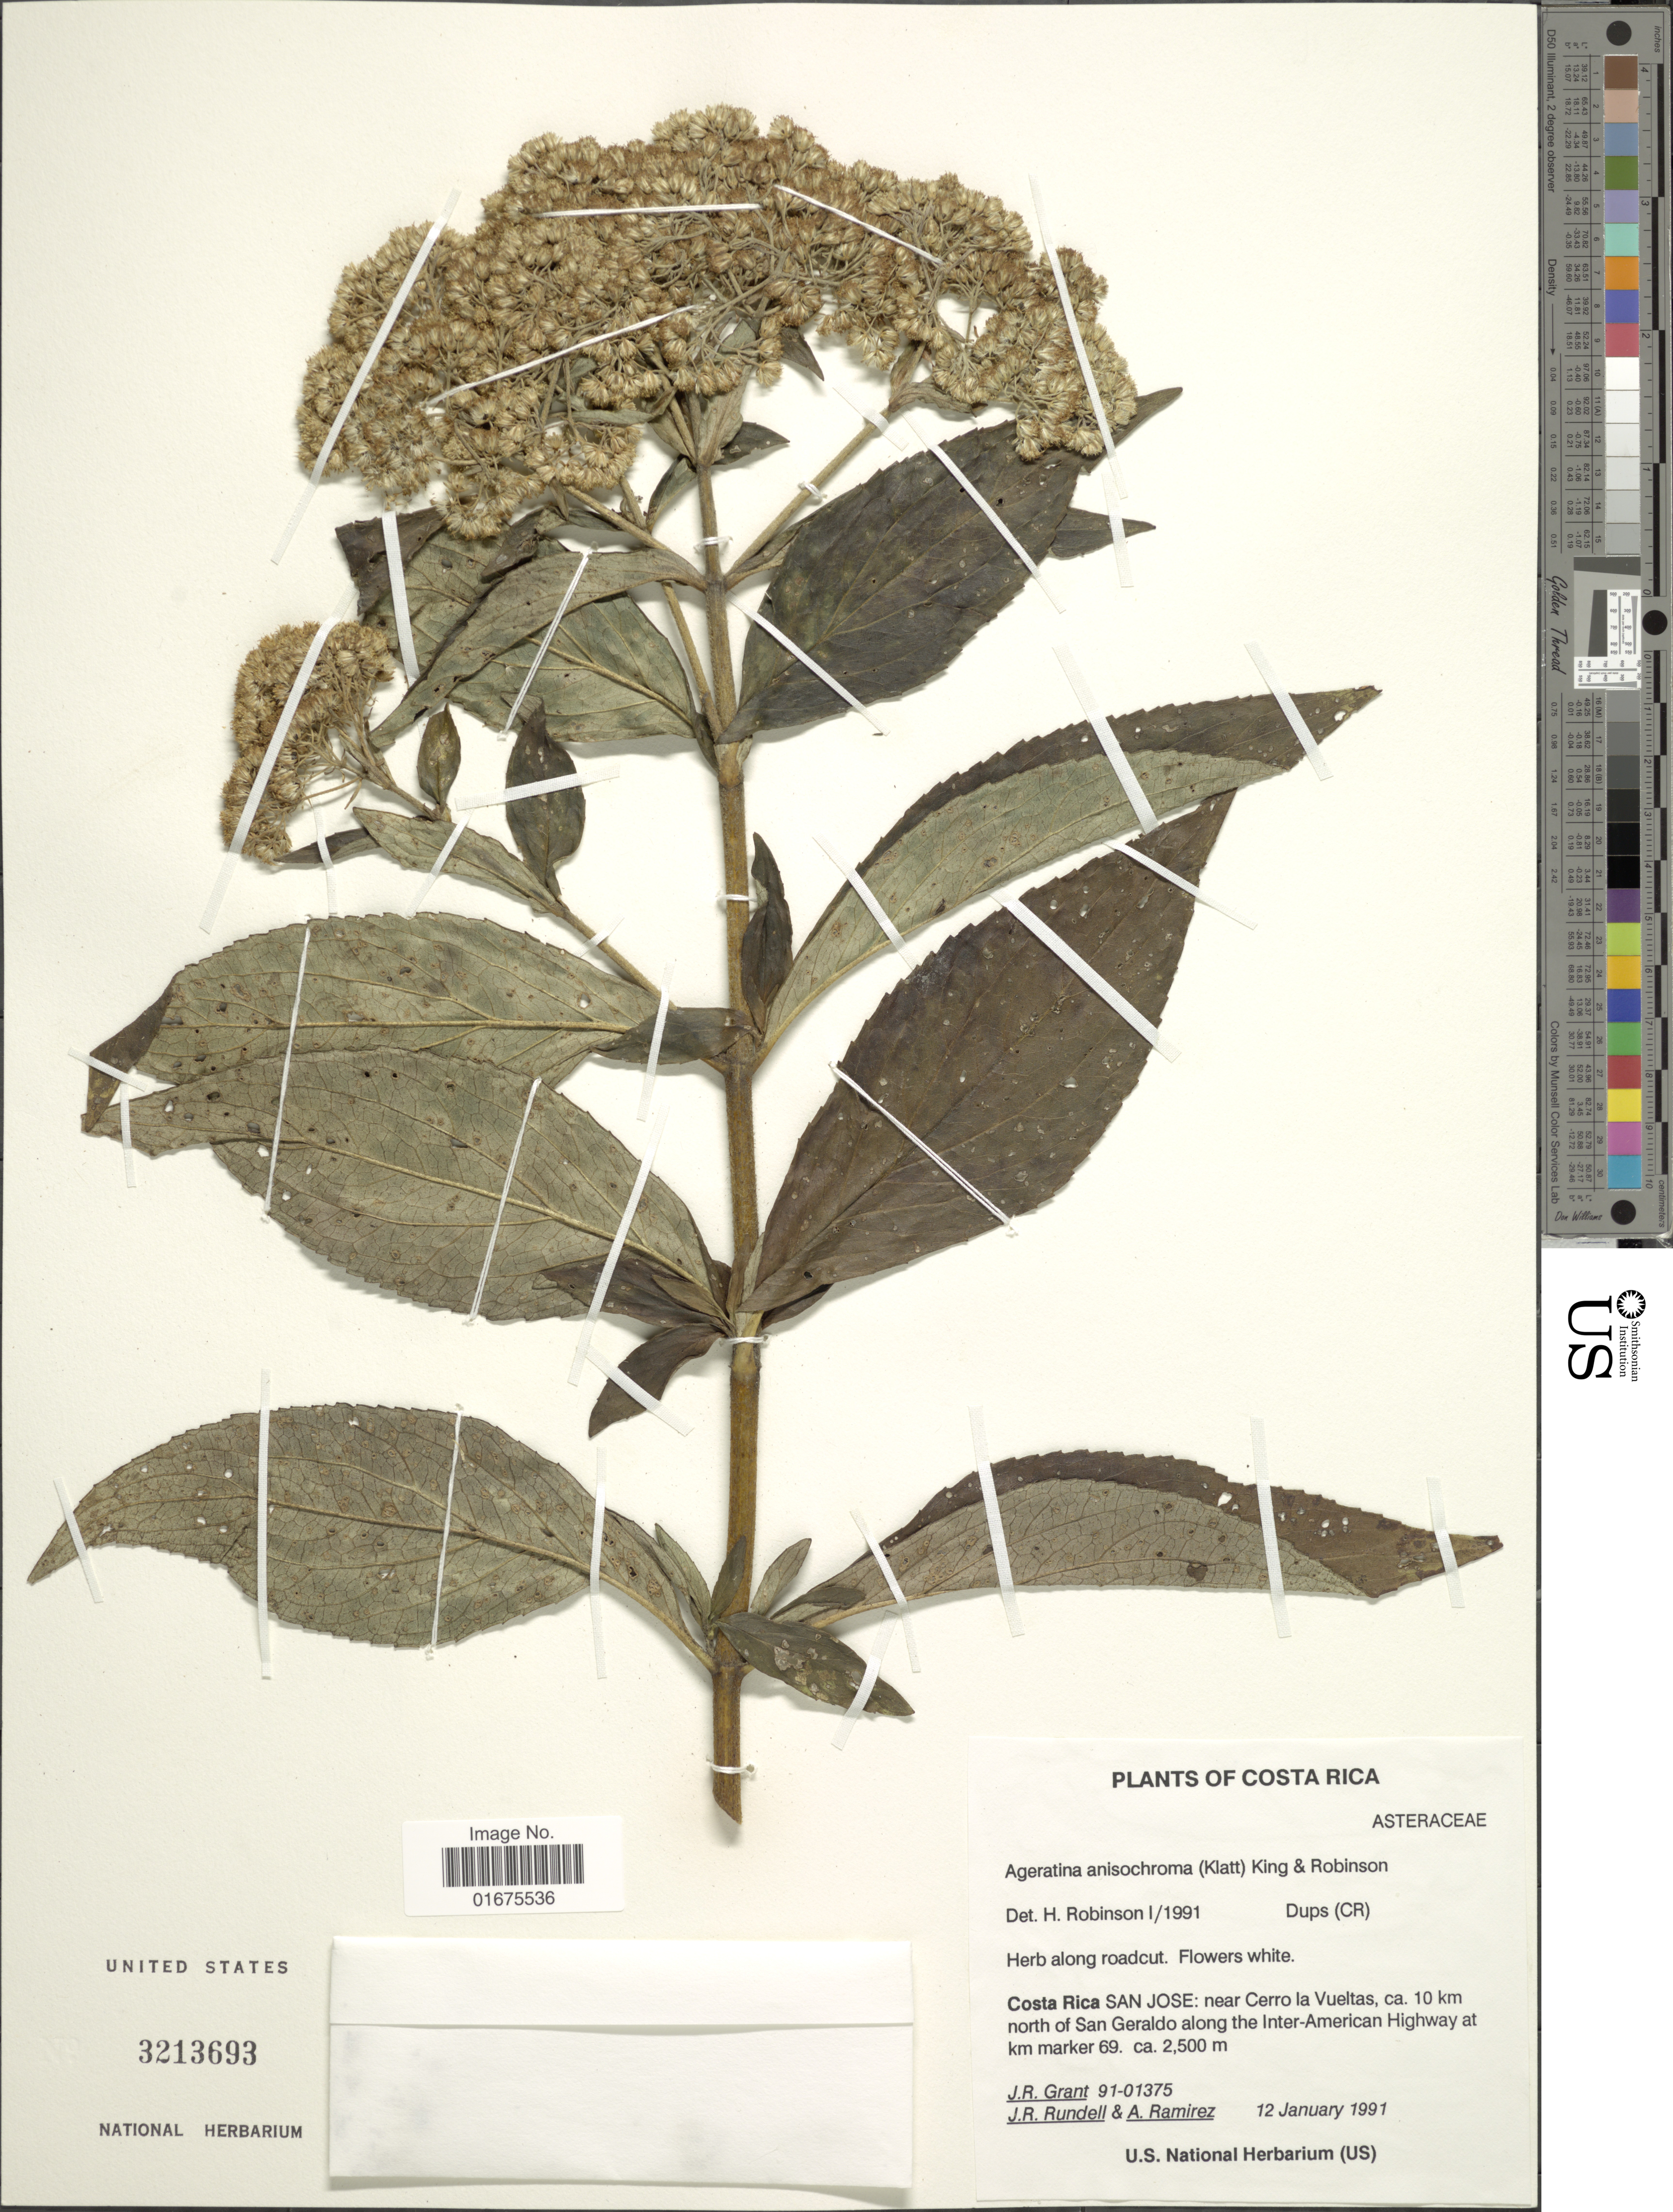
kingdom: Plantae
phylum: Tracheophyta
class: Magnoliopsida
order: Asterales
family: Asteraceae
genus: Ageratina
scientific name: Ageratina anisochroma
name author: (Klatt) R.M. King & H. Rob.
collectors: J. Grant, J. R. Rundell & A. Ramirez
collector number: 9101375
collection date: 1991-01-12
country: Costa Rica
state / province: San José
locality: Near Cerro la Vueltas, ca. 10 km north of San Geraldo along the Inter-American Highway at km Marker 69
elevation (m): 2500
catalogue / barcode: US 3213693